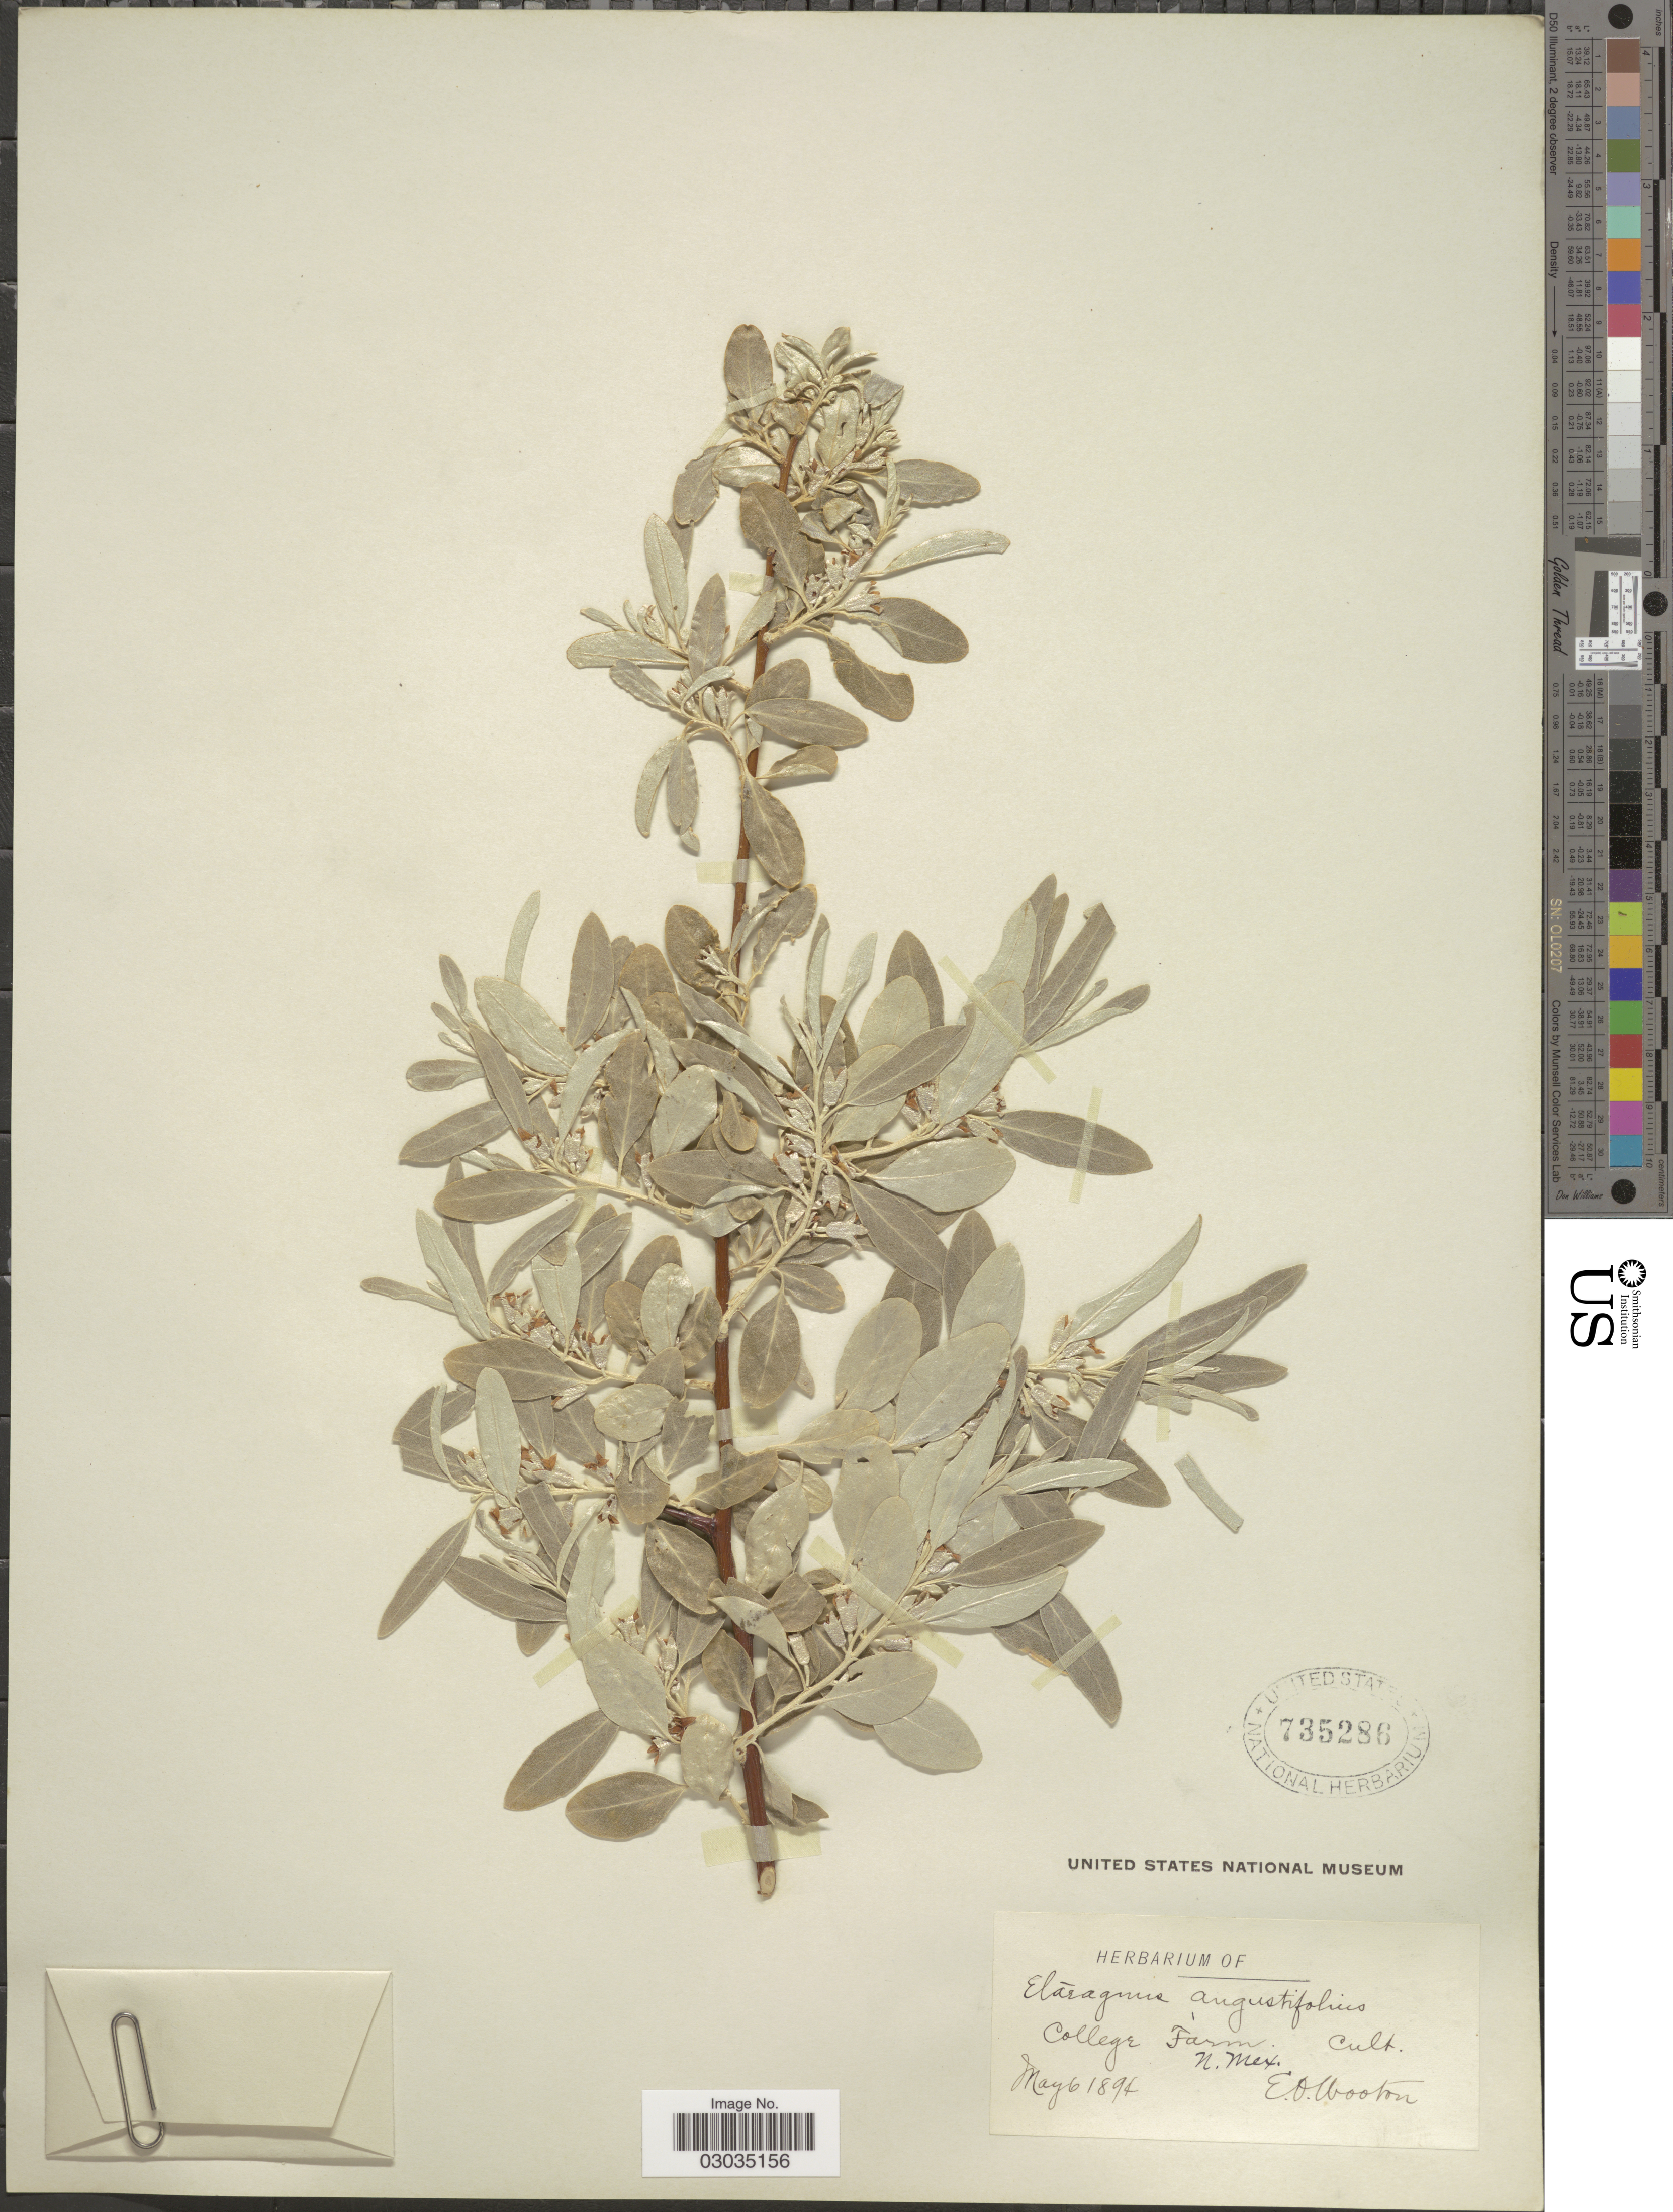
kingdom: Plantae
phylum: Tracheophyta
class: Magnoliopsida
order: Rosales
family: Elaeagnaceae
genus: Elaeagnus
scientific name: Elaeagnus angustifolia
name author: L.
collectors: E. O. Wooton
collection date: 1894-05-06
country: United States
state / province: New Mexico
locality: College Farm, N. Mex.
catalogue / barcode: US 735286